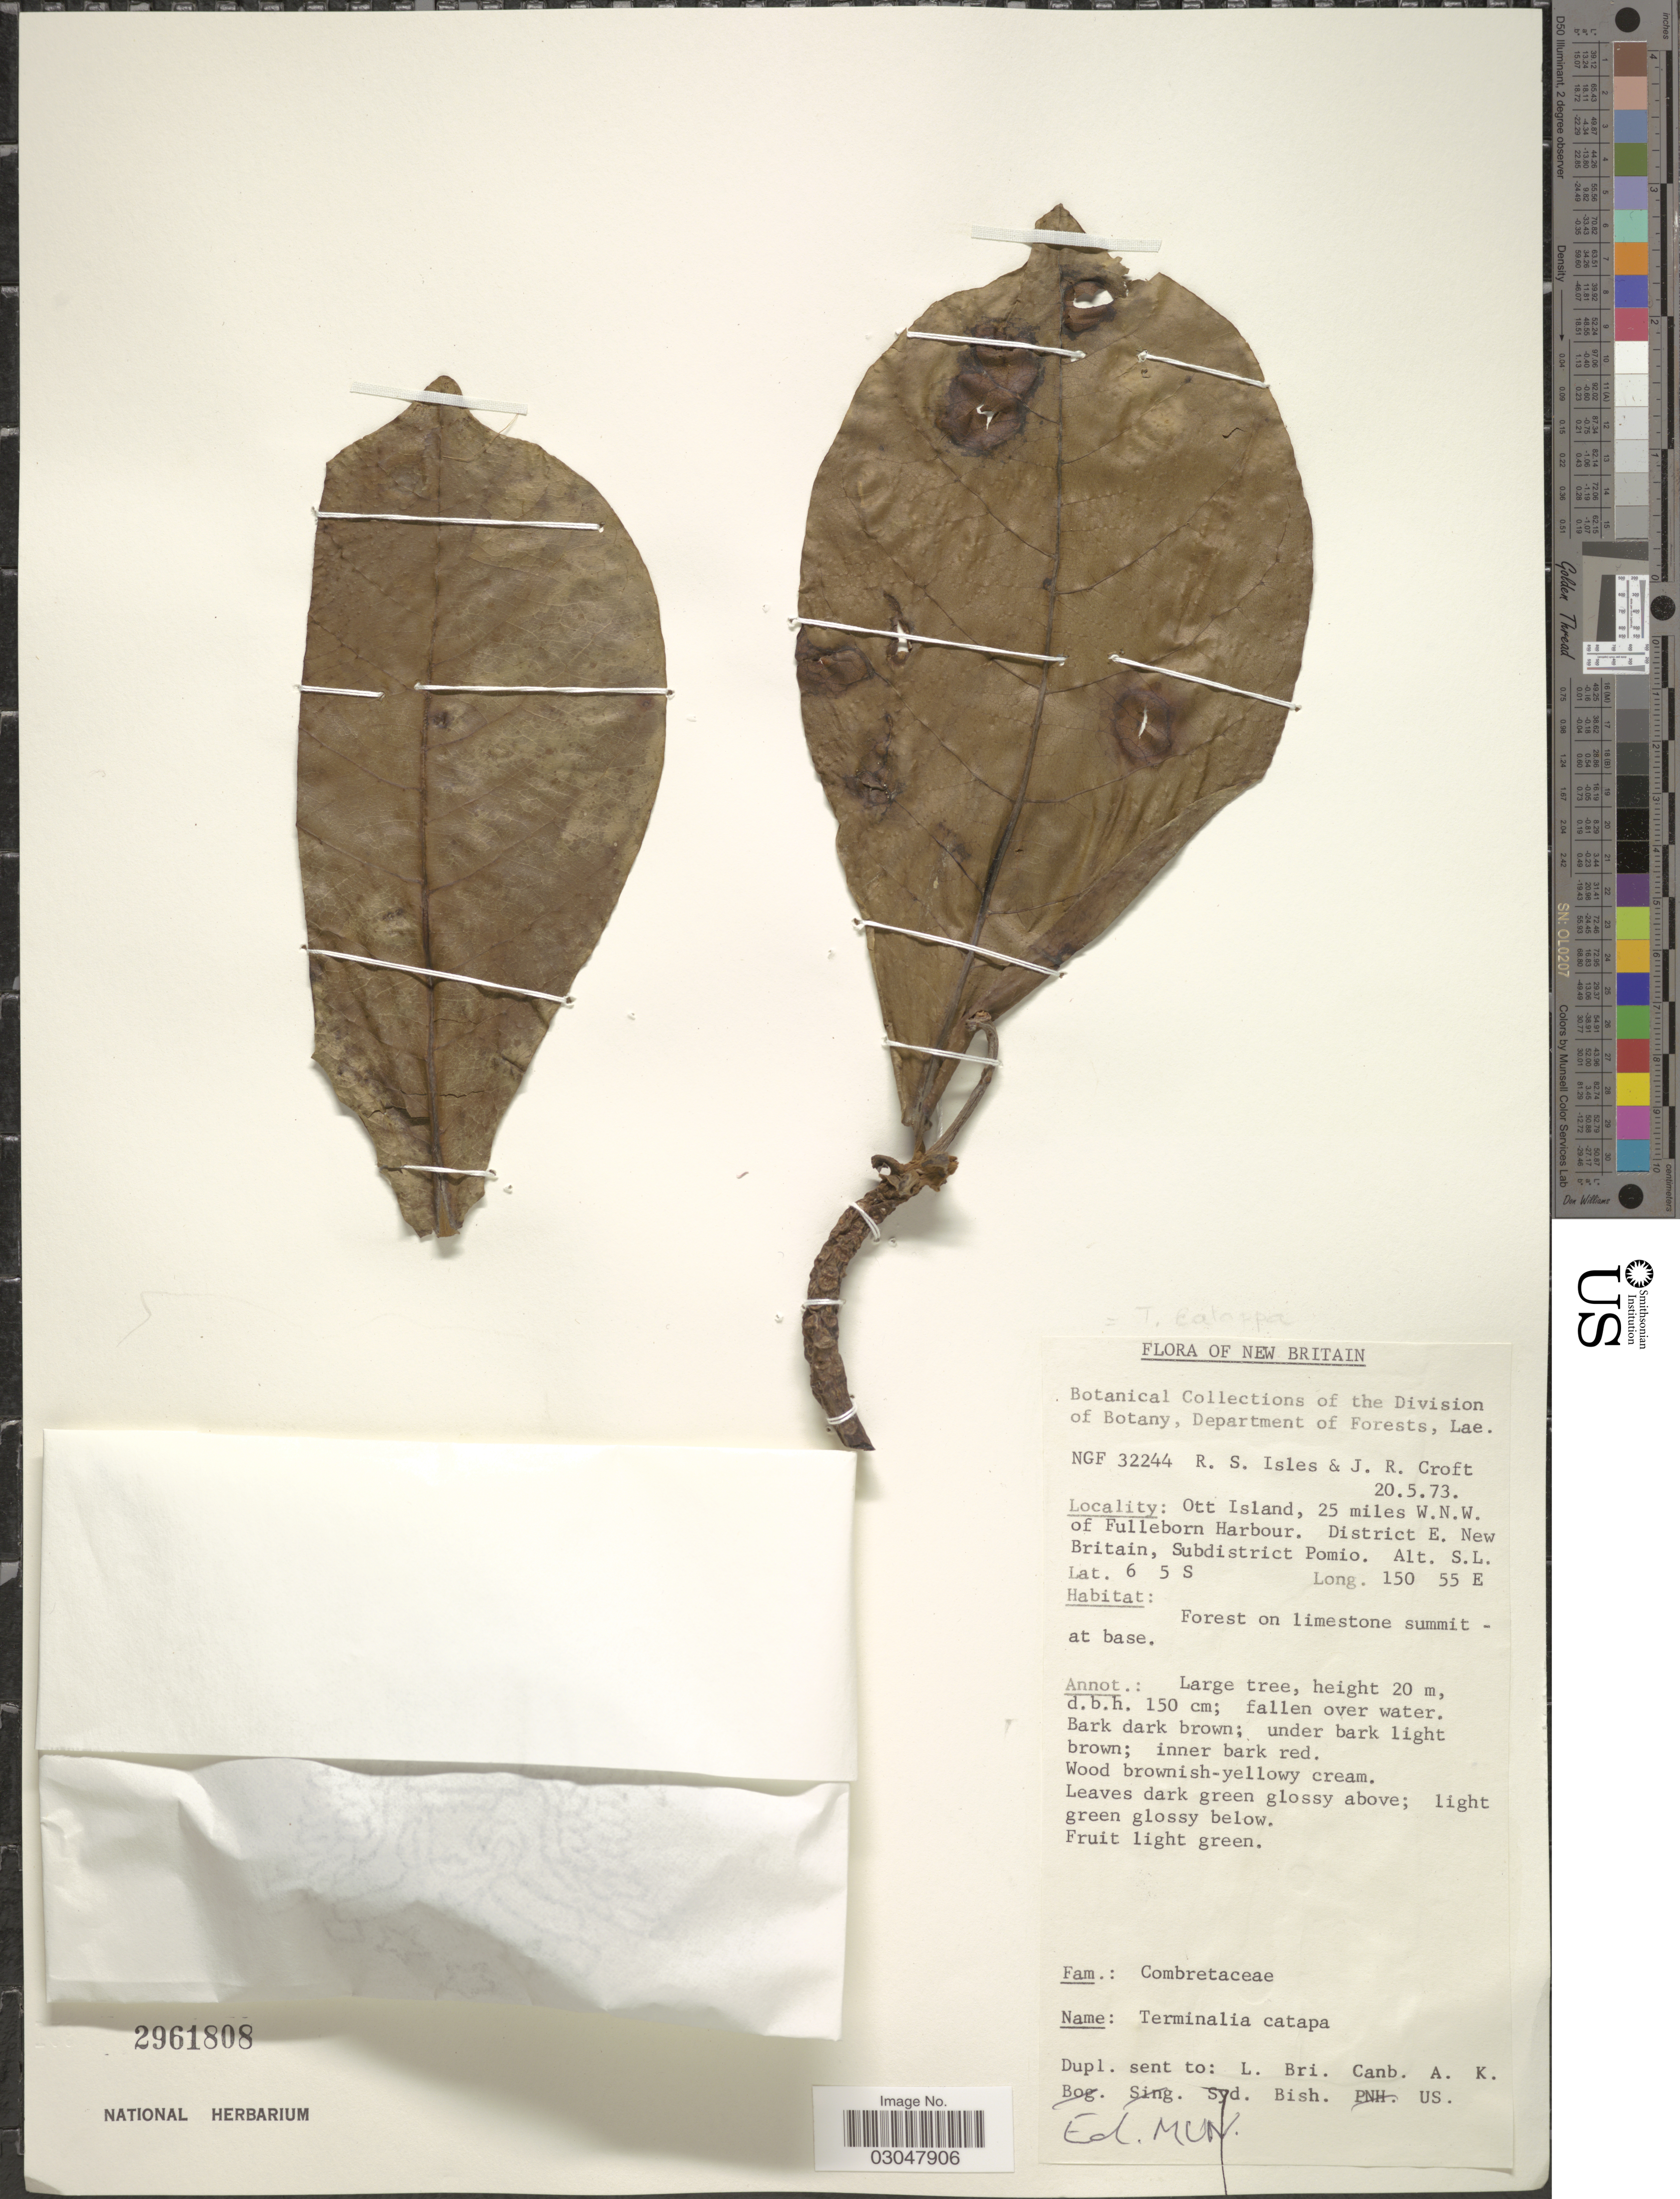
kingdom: Plantae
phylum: Tracheophyta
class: Magnoliopsida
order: Myrtales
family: Combretaceae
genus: Terminalia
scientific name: Terminalia catappa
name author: L.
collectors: R. Isles & J. R. Croft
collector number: NGF 32244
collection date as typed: Transcribed d/m/y: 20/5/73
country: Papua New Guinea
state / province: East New Britain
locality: New Britain. Ott Island, 25 miles W.N.W. of Fulleborn Harbour. District E. New Britain, Subdistrict Pomio.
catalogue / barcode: US 2961808